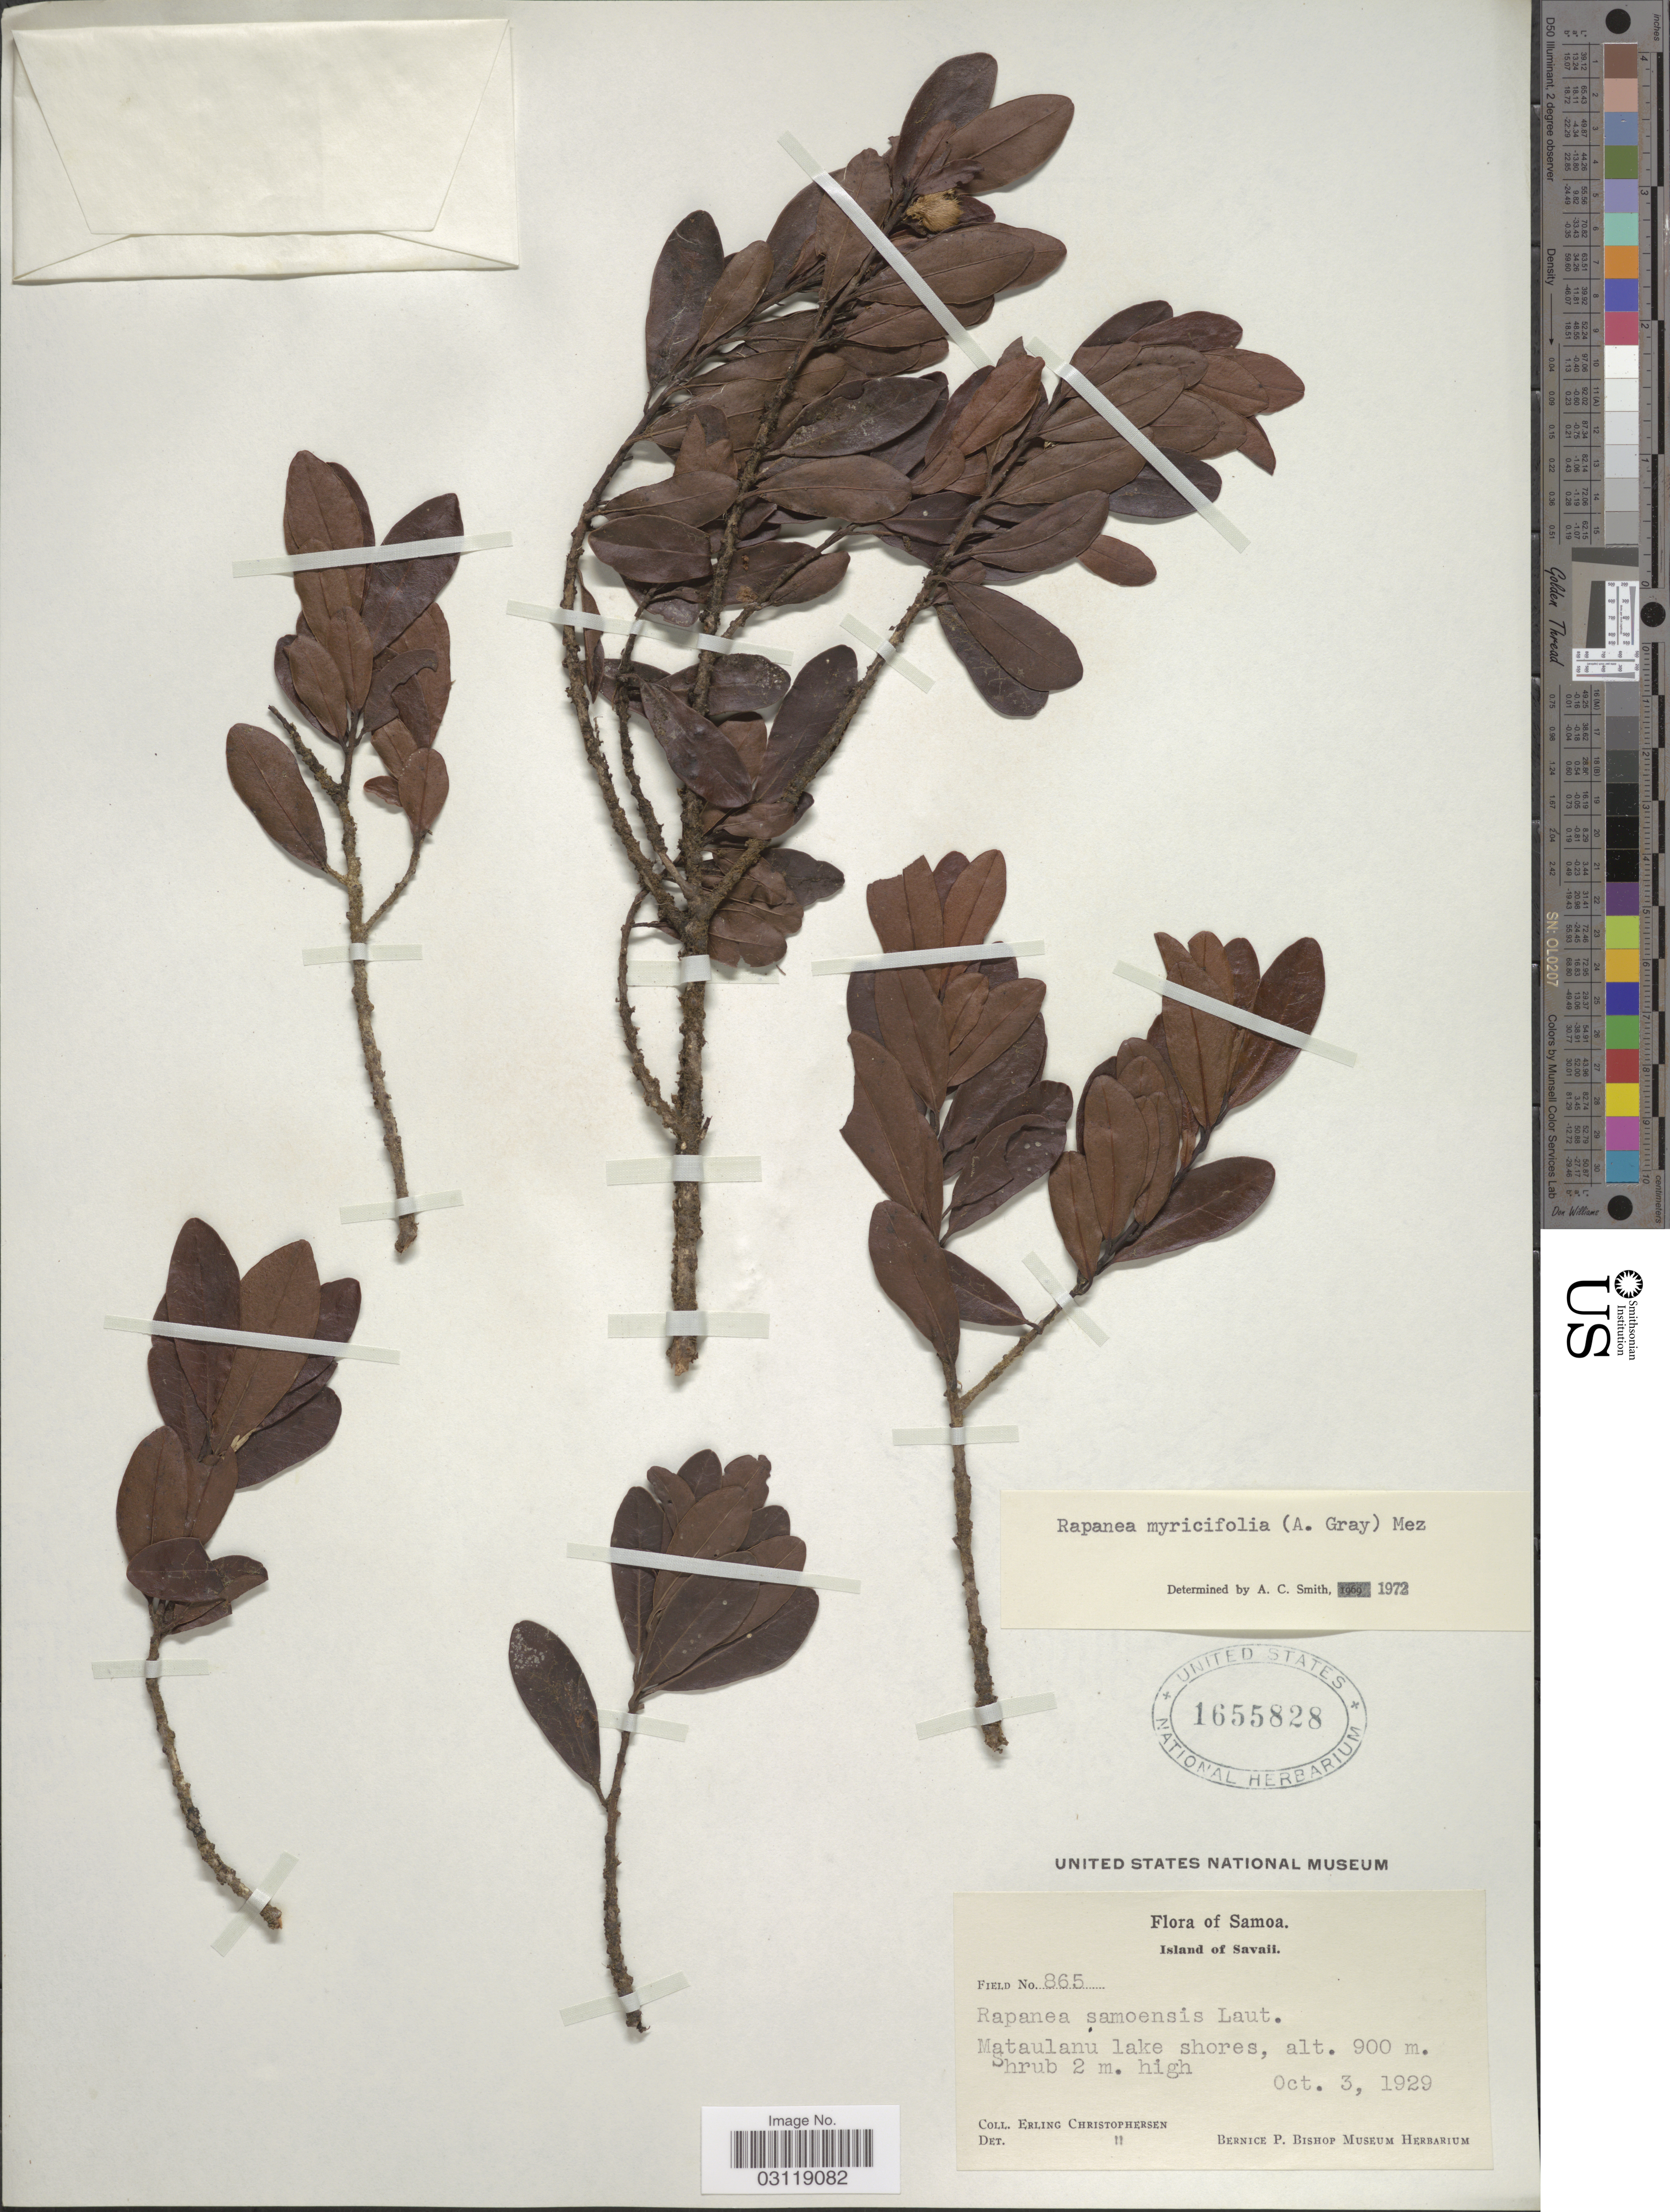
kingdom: Plantae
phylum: Tracheophyta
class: Magnoliopsida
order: Ericales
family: Primulaceae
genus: Rapanea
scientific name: Rapanea myricifolia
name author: (A. Gray) Mez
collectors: E. Christophersen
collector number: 865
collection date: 1929-10-03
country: Samoa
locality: Samoa. Island of Savaii. Mataulanu lake shores.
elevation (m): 900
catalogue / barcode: US 1655828